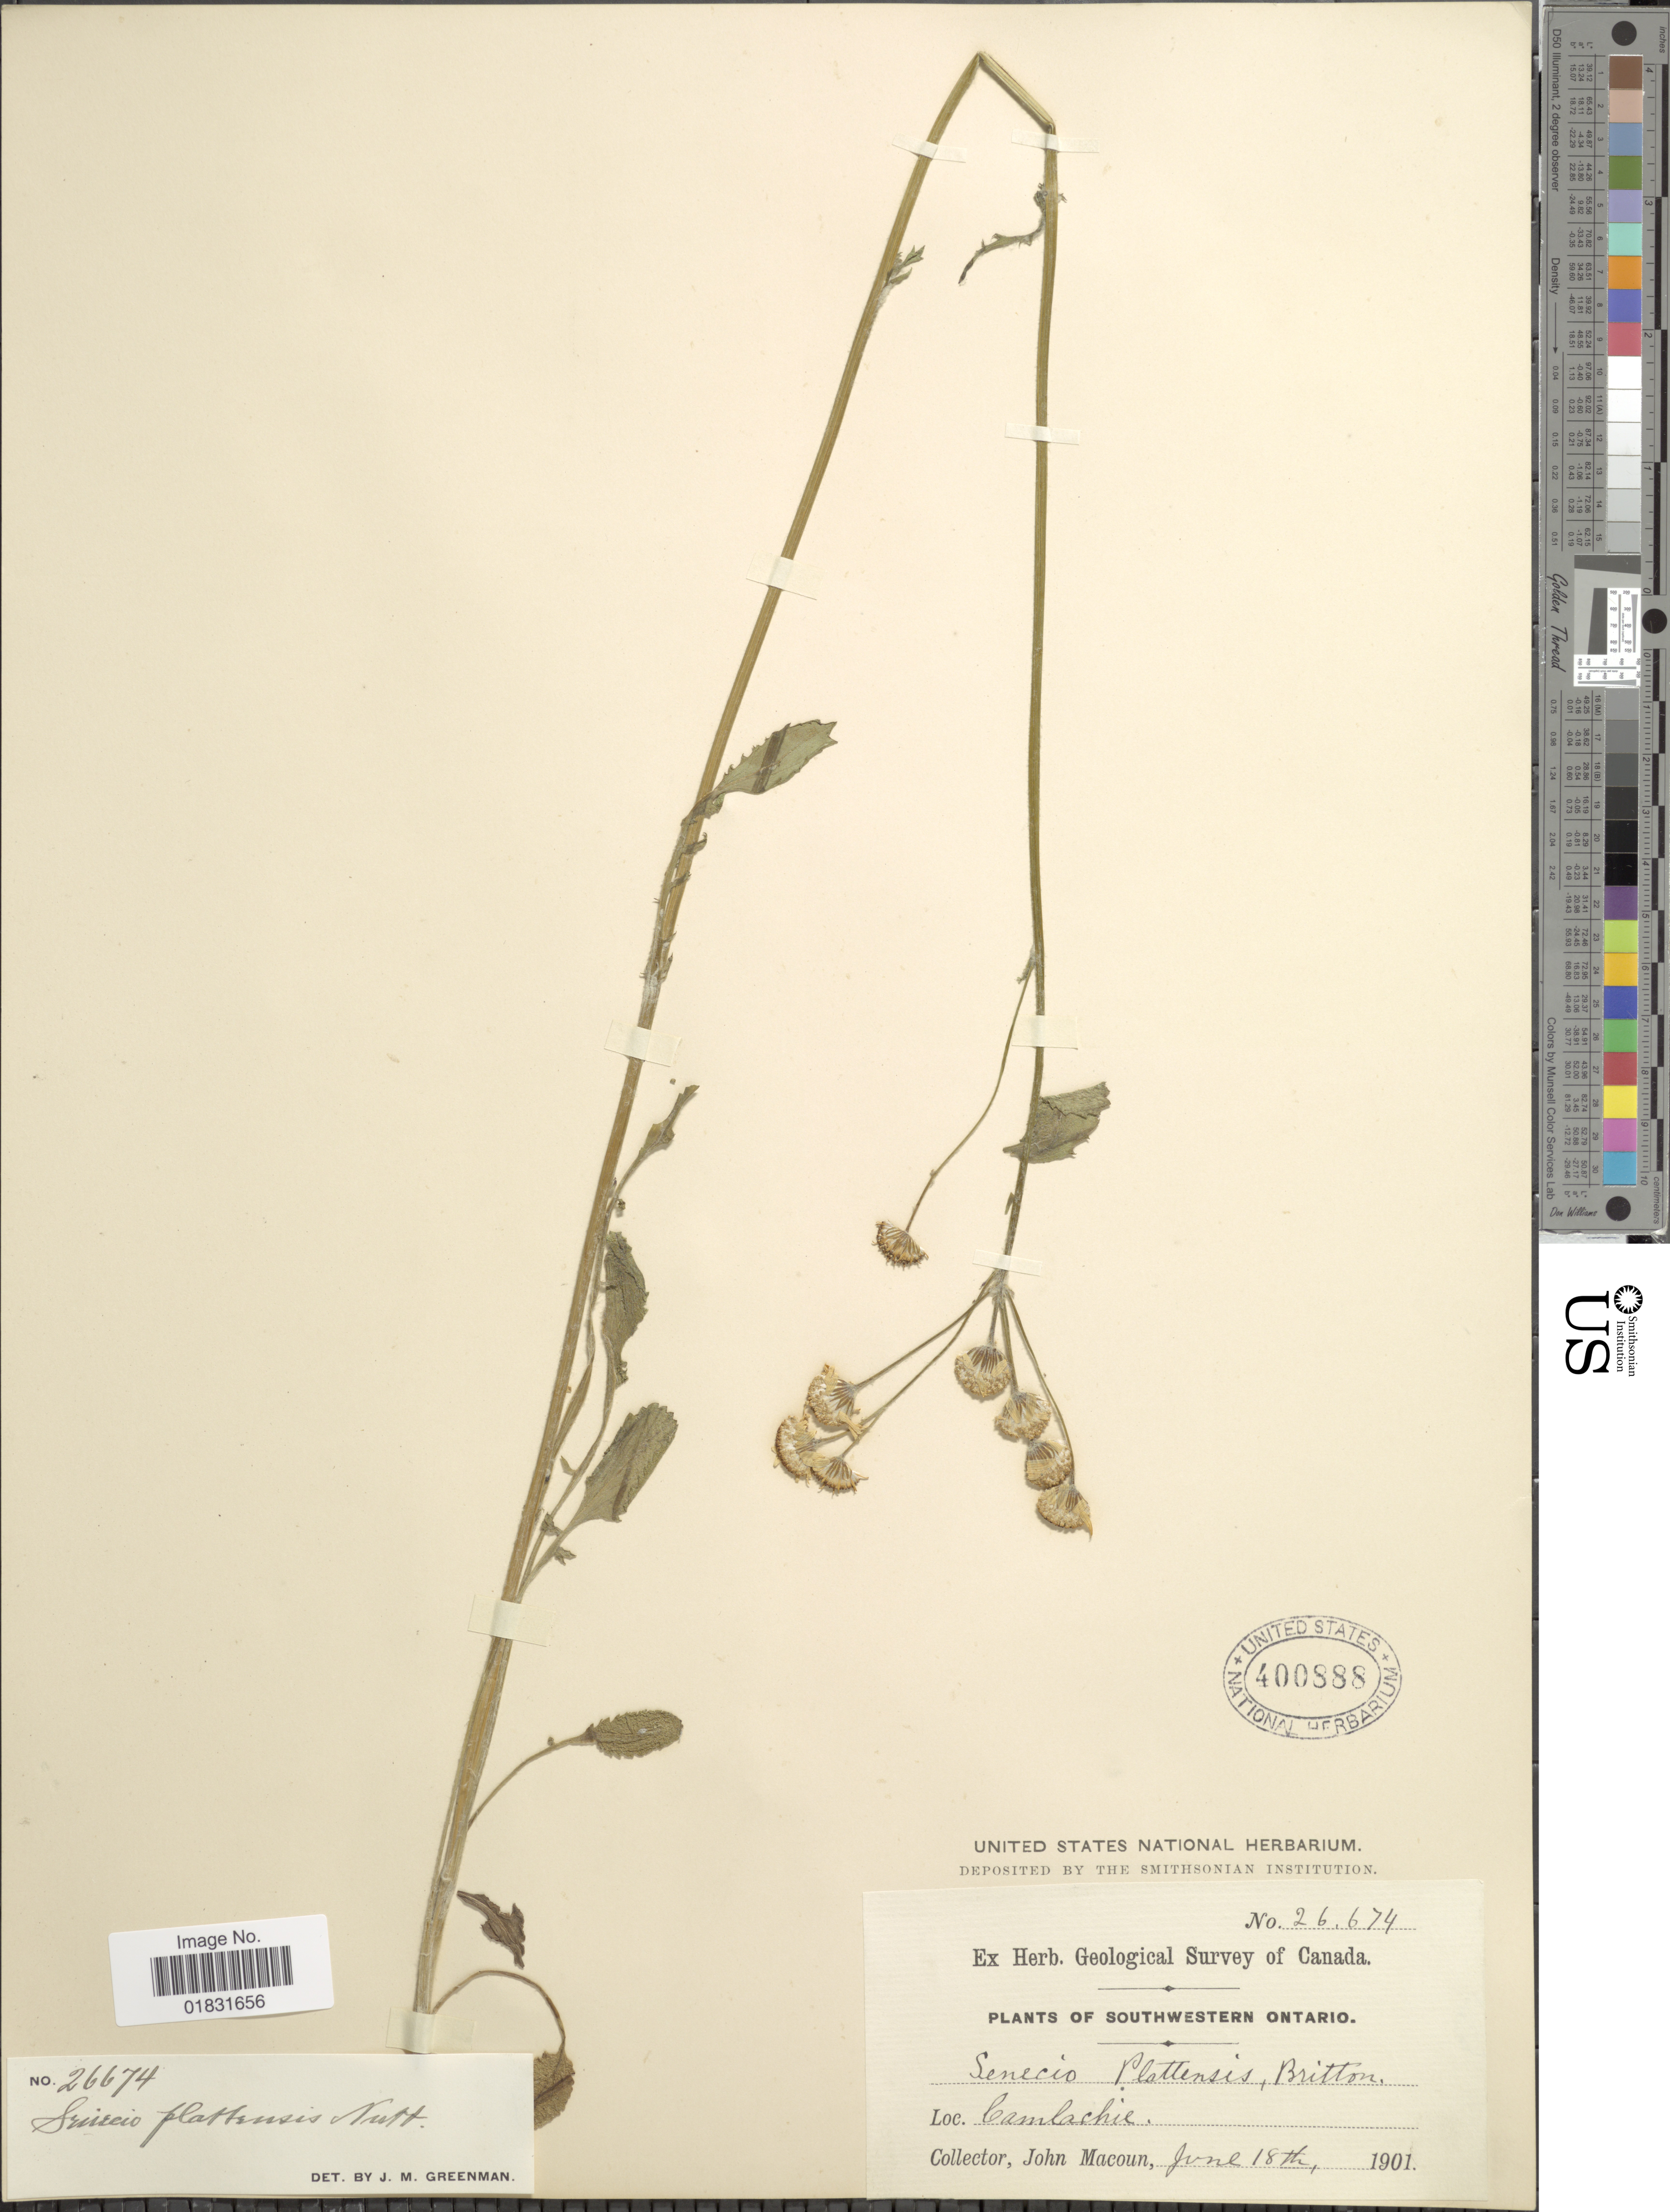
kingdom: Plantae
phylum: Tracheophyta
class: Magnoliopsida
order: Asterales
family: Asteraceae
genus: Packera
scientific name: Packera plattensis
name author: W.A. Weber & Á. Löve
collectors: J. Macoun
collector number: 26674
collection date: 1901-06-18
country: Canada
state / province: Ontario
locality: Southwestern Ontario, Camlachie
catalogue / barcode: US 400888